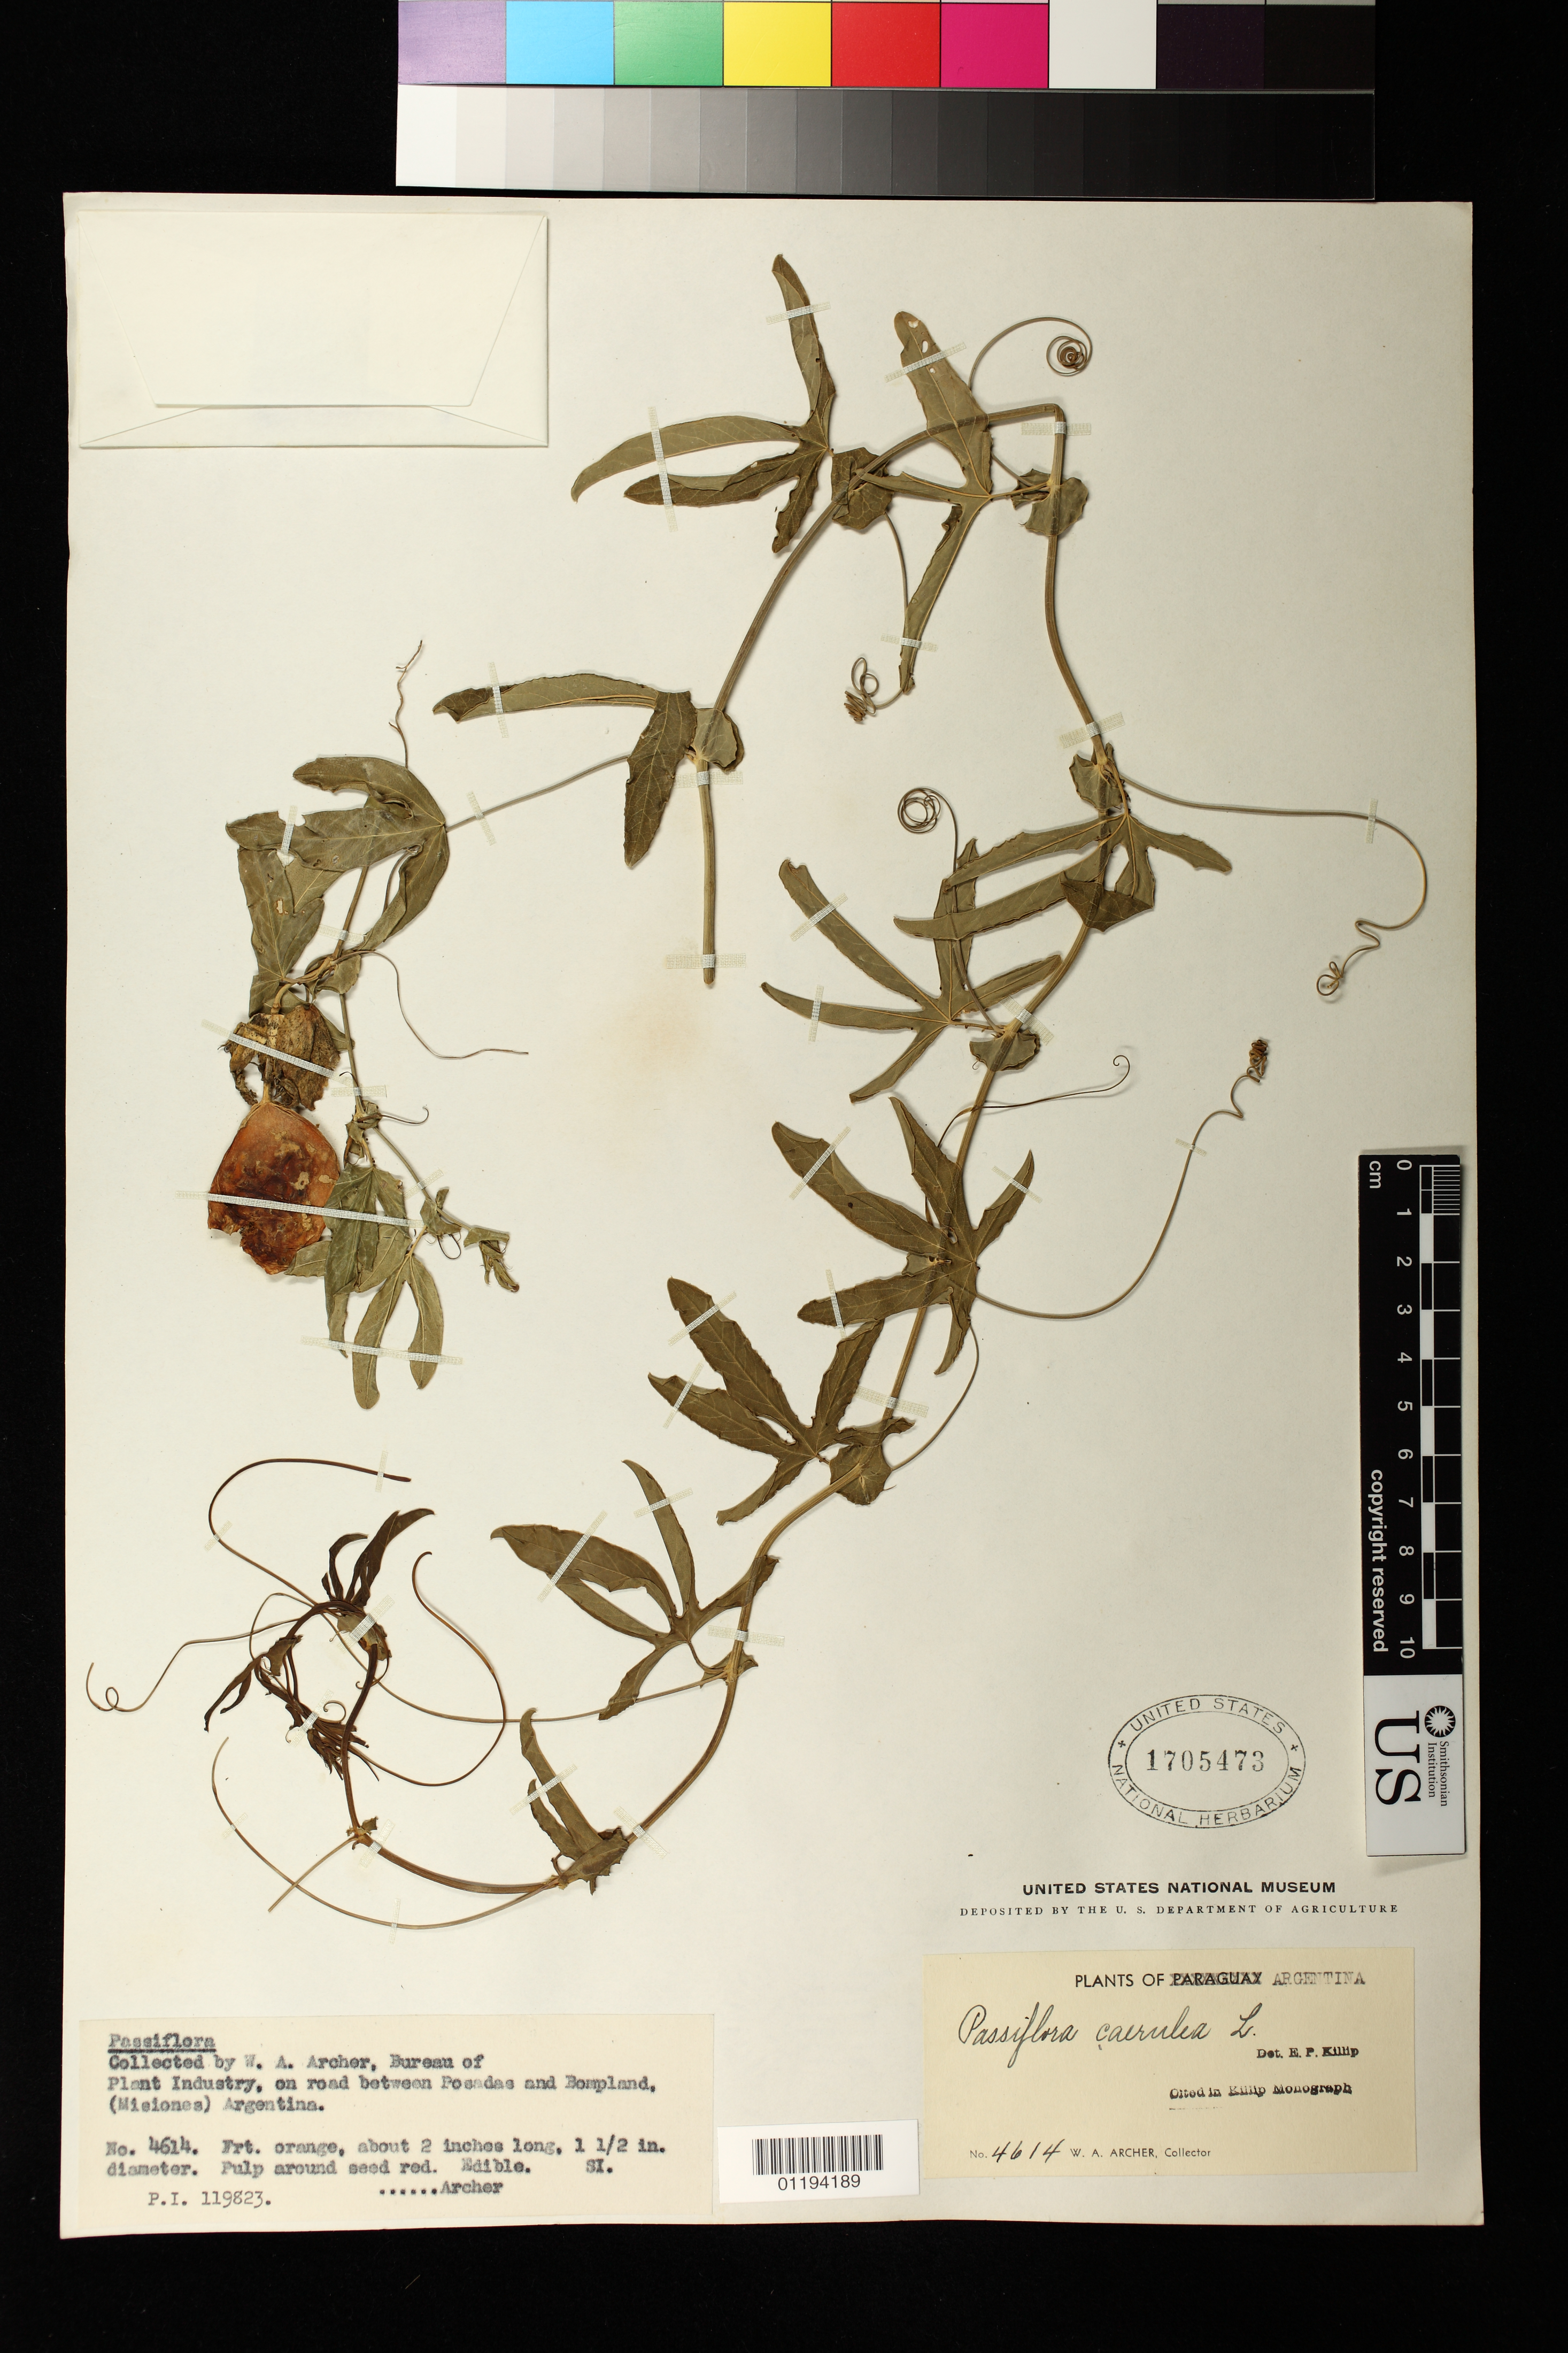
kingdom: Plantae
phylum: Tracheophyta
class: Magnoliopsida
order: Malpighiales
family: Passifloraceae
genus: Passiflora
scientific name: Passiflora caerulea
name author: L.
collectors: W. A. Archer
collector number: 4614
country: Argentina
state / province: Misiones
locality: on road between Posadas and Bompland (Misiones)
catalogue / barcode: US 1705473